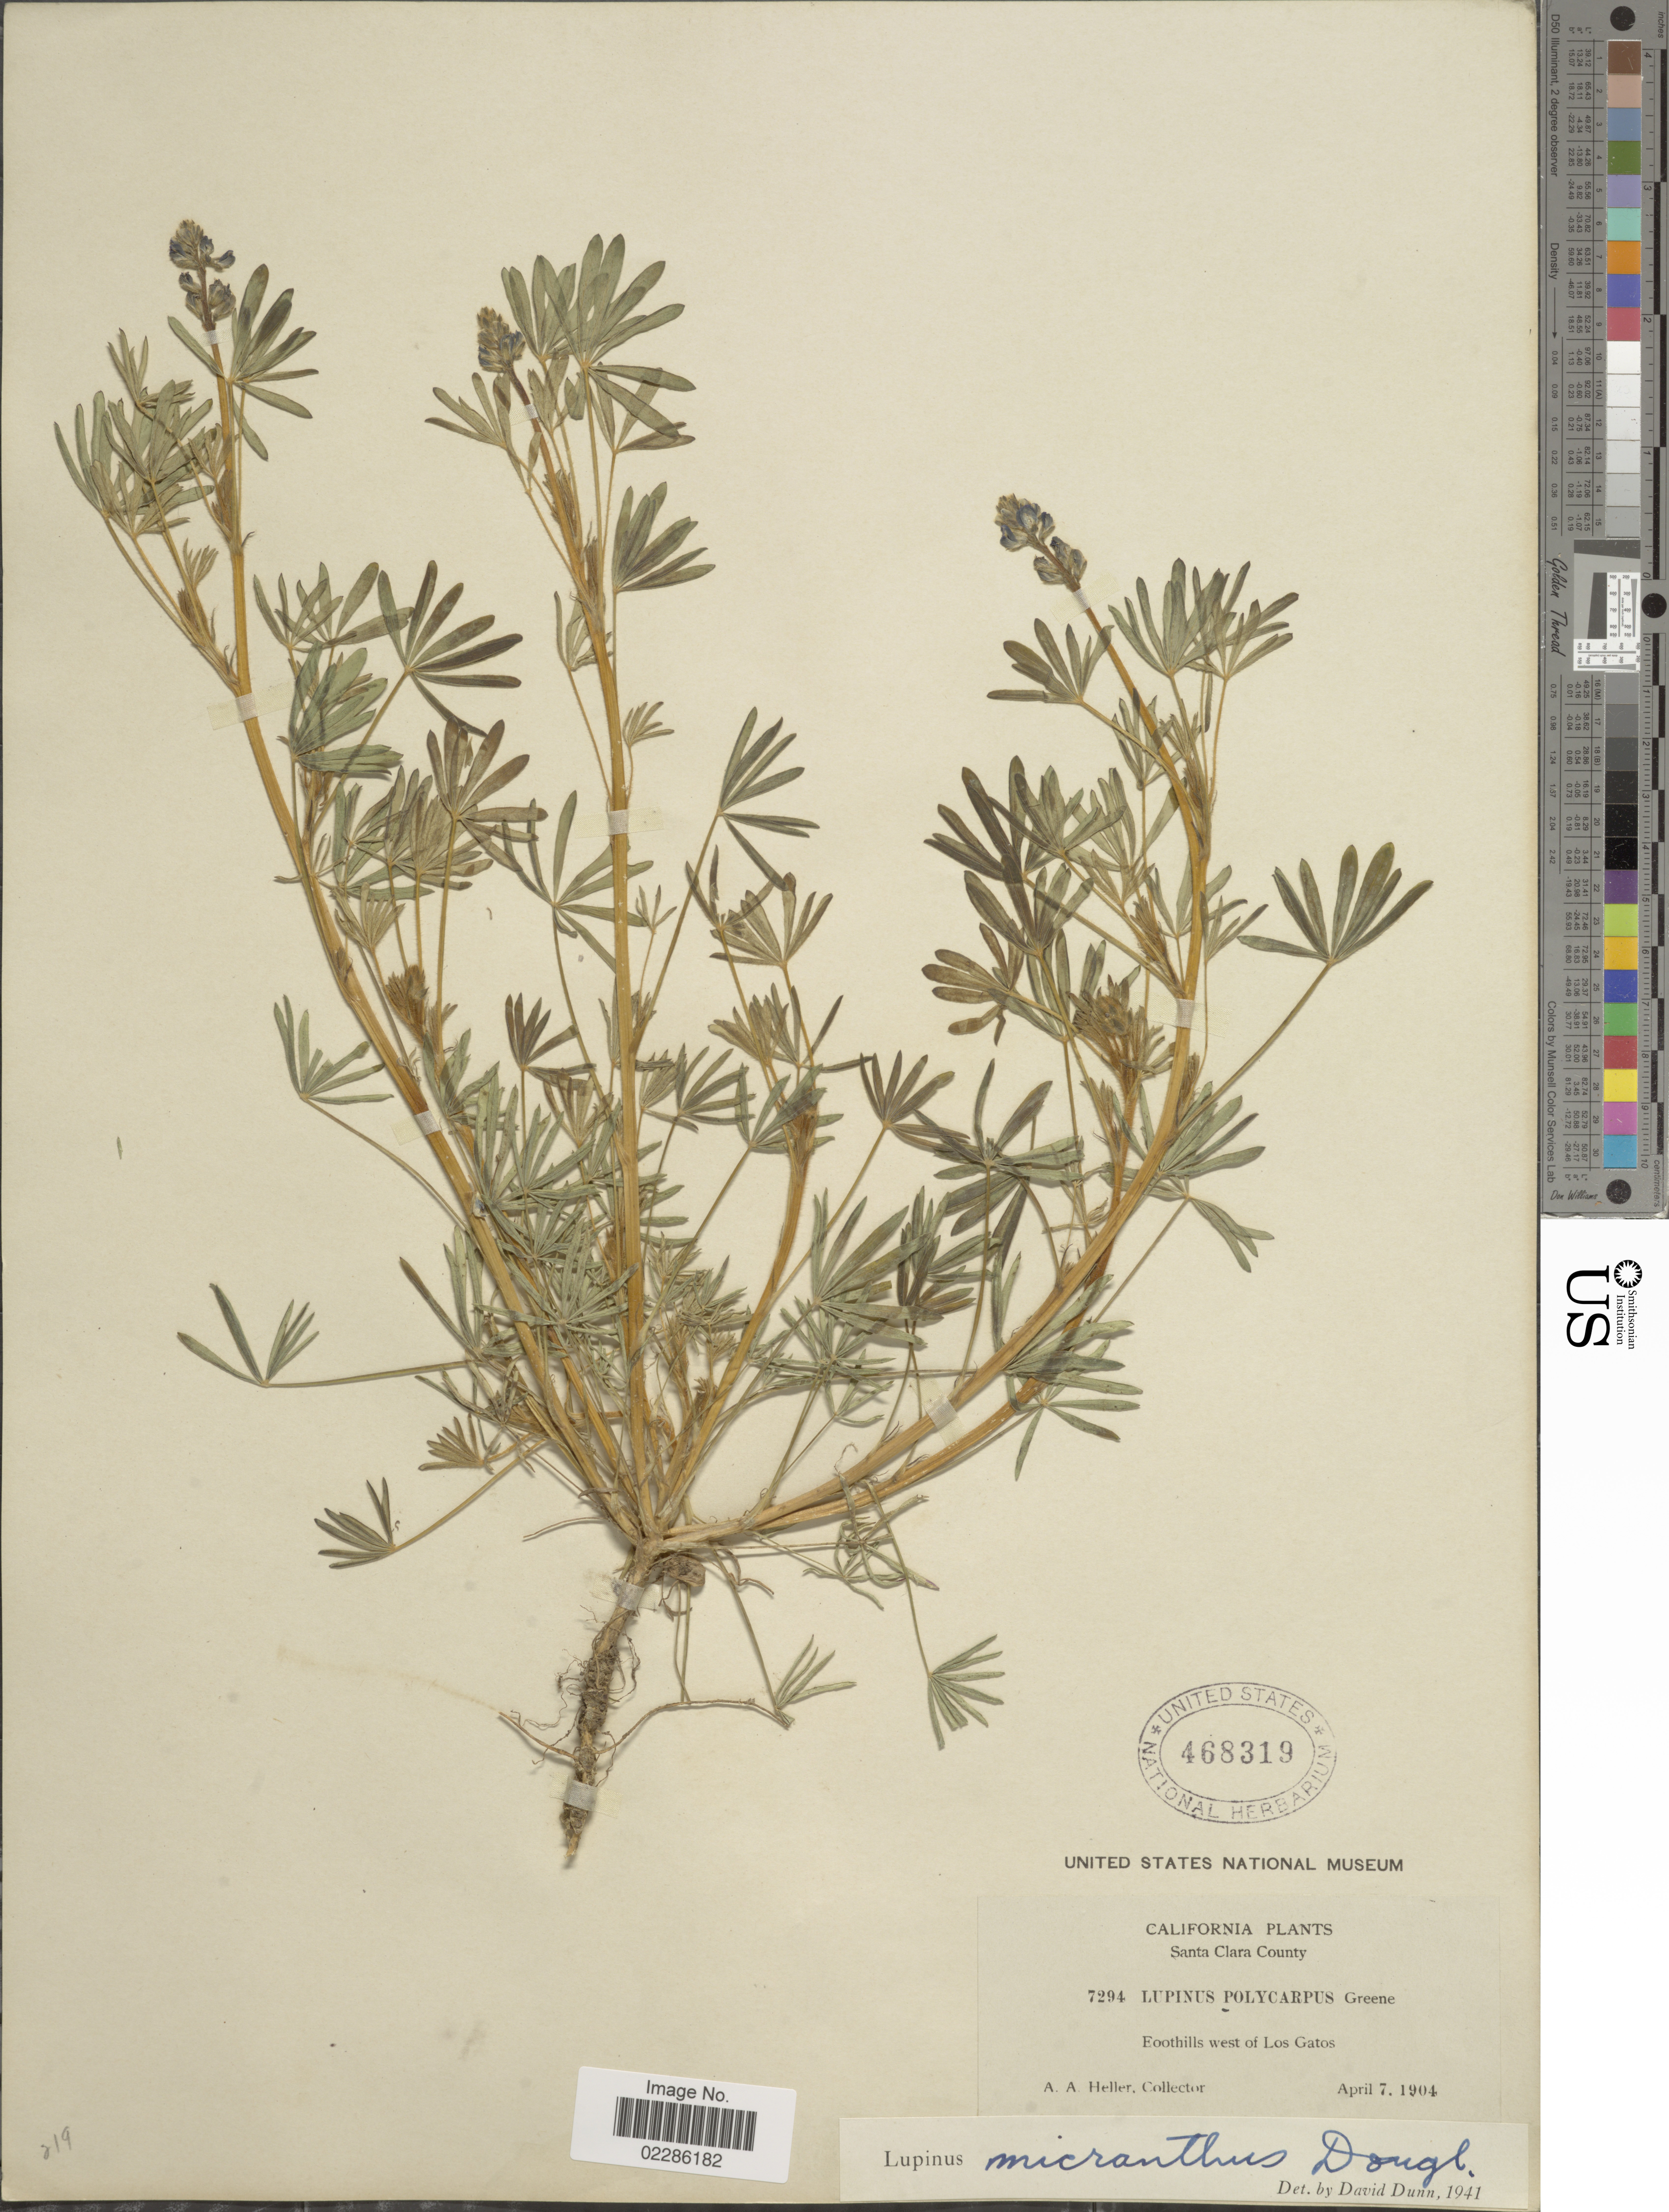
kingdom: Plantae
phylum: Tracheophyta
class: Magnoliopsida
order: Fabales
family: Fabaceae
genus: Lupinus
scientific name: Lupinus micranthus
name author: Douglas ex Lindl.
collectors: A. A. Heller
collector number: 7294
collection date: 1904-04-07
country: United States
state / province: California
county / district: Santa Clara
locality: Santa Clara County, Foothills west of Los Gatos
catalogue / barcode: US 468319